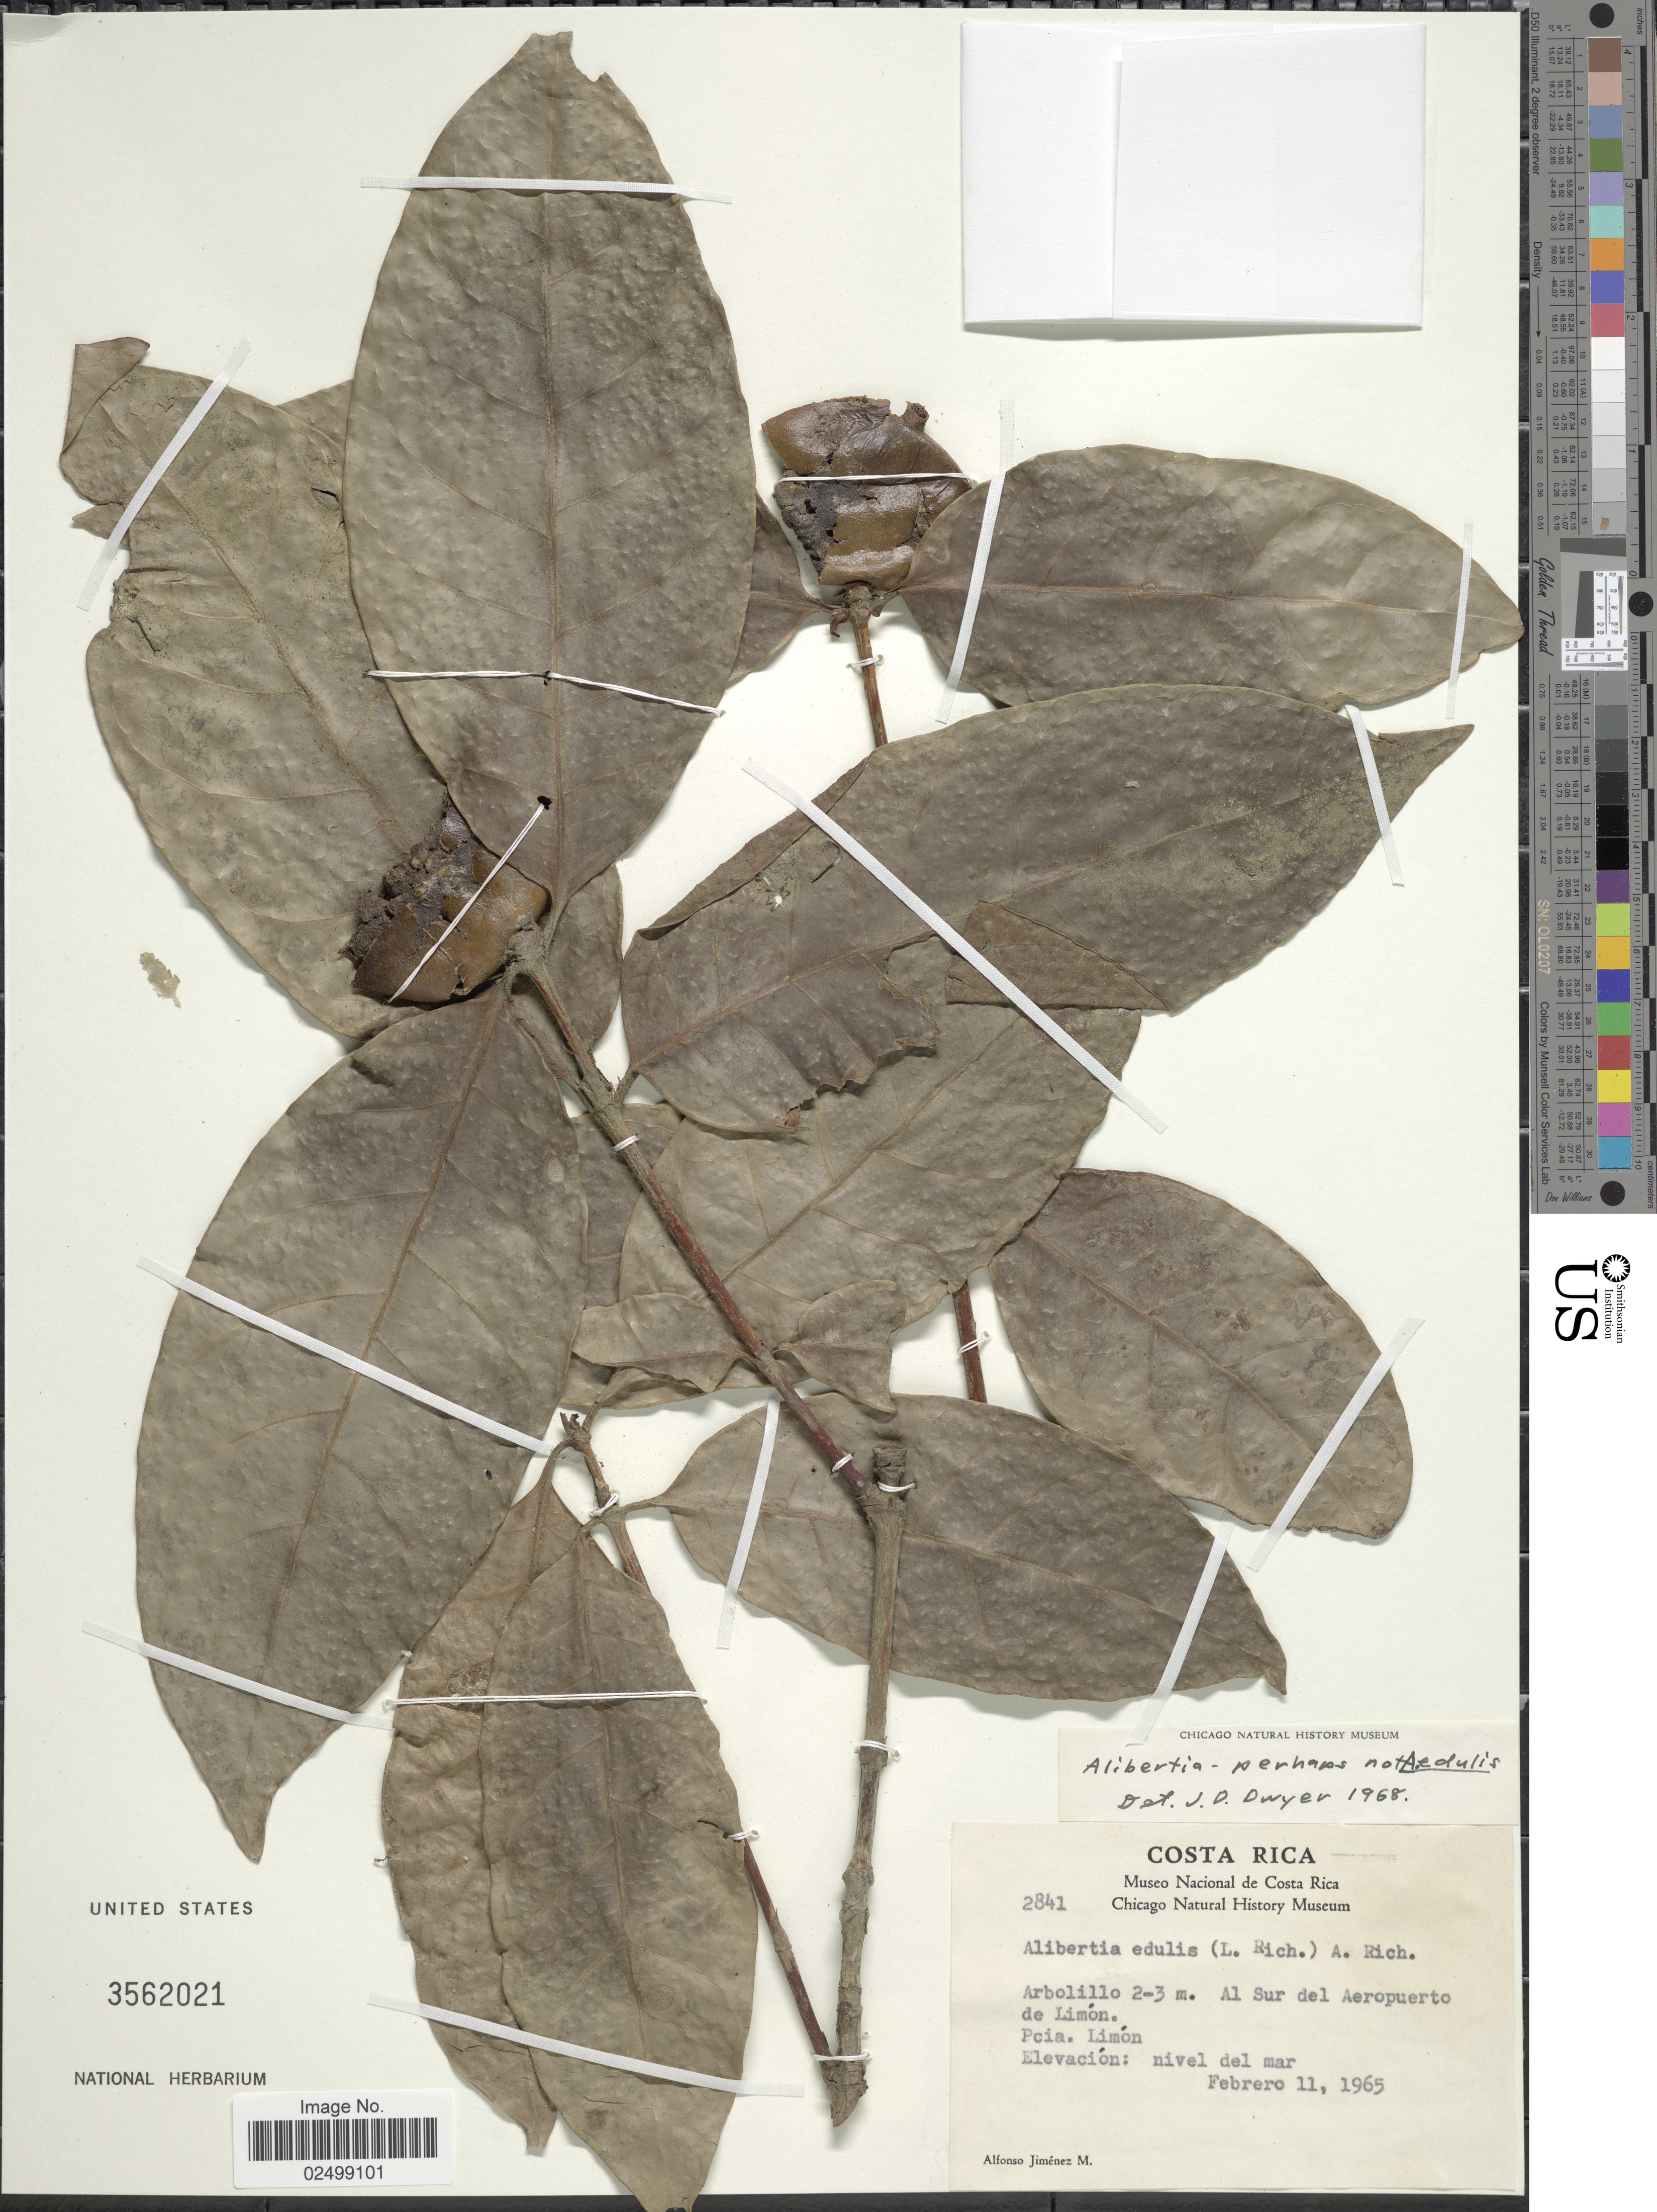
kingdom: Plantae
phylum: Tracheophyta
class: Magnoliopsida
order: Gentianales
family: Rubiaceae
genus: Alibertia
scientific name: Alibertia edulis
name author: (Rich.) A. Rich. ex DC.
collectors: A. Jimenez M.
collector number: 2841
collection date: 1965-02-11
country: Costa Rica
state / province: Limón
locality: Al Sur del Aeropuerto de Limon. Pcia. Limon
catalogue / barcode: US 3562021